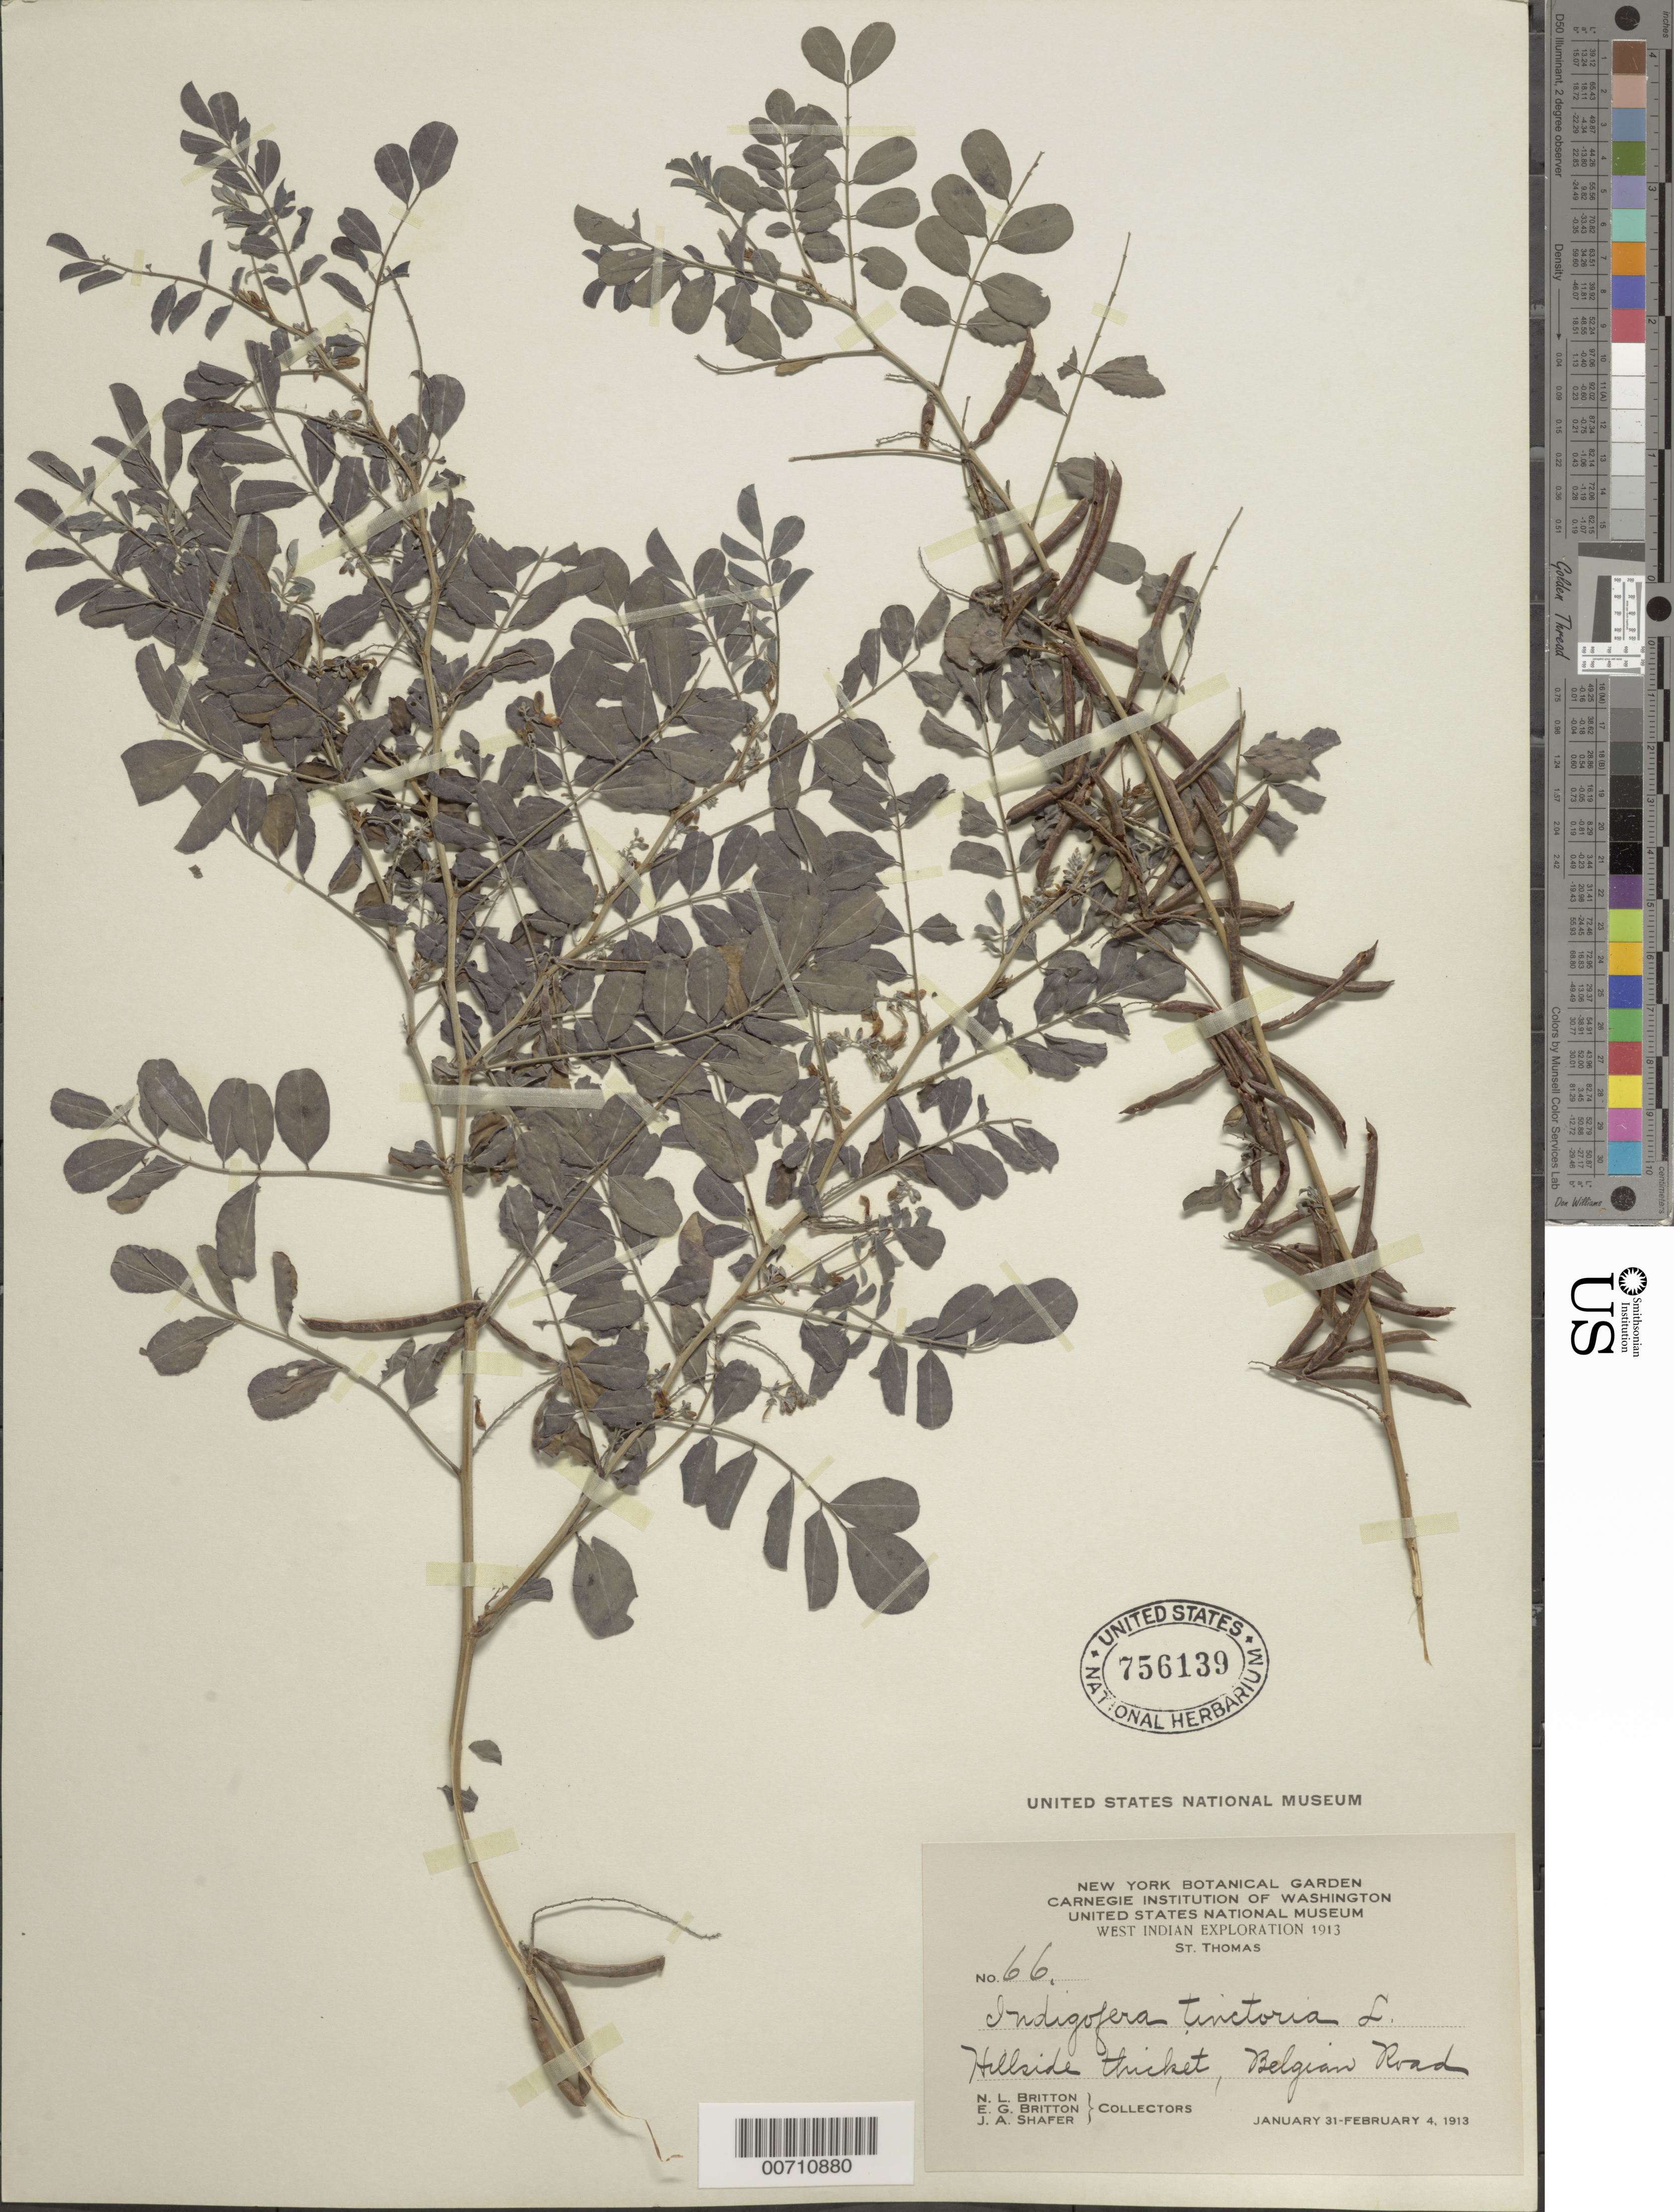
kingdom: Plantae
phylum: Tracheophyta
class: Magnoliopsida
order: Fabales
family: Fabaceae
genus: Indigofera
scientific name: Indigofera tinctoria sensu Naves non L.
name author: Naves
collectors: N. Britton, E. G. Britton & J. A. Shafer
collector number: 66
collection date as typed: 31 Jan 1913 to 04 Feb 1913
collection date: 1913-01-31/1913-02-04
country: U.S. Virgin Islands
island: St. Thomas Island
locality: Belgian Road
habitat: Hillside thicket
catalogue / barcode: US 756139